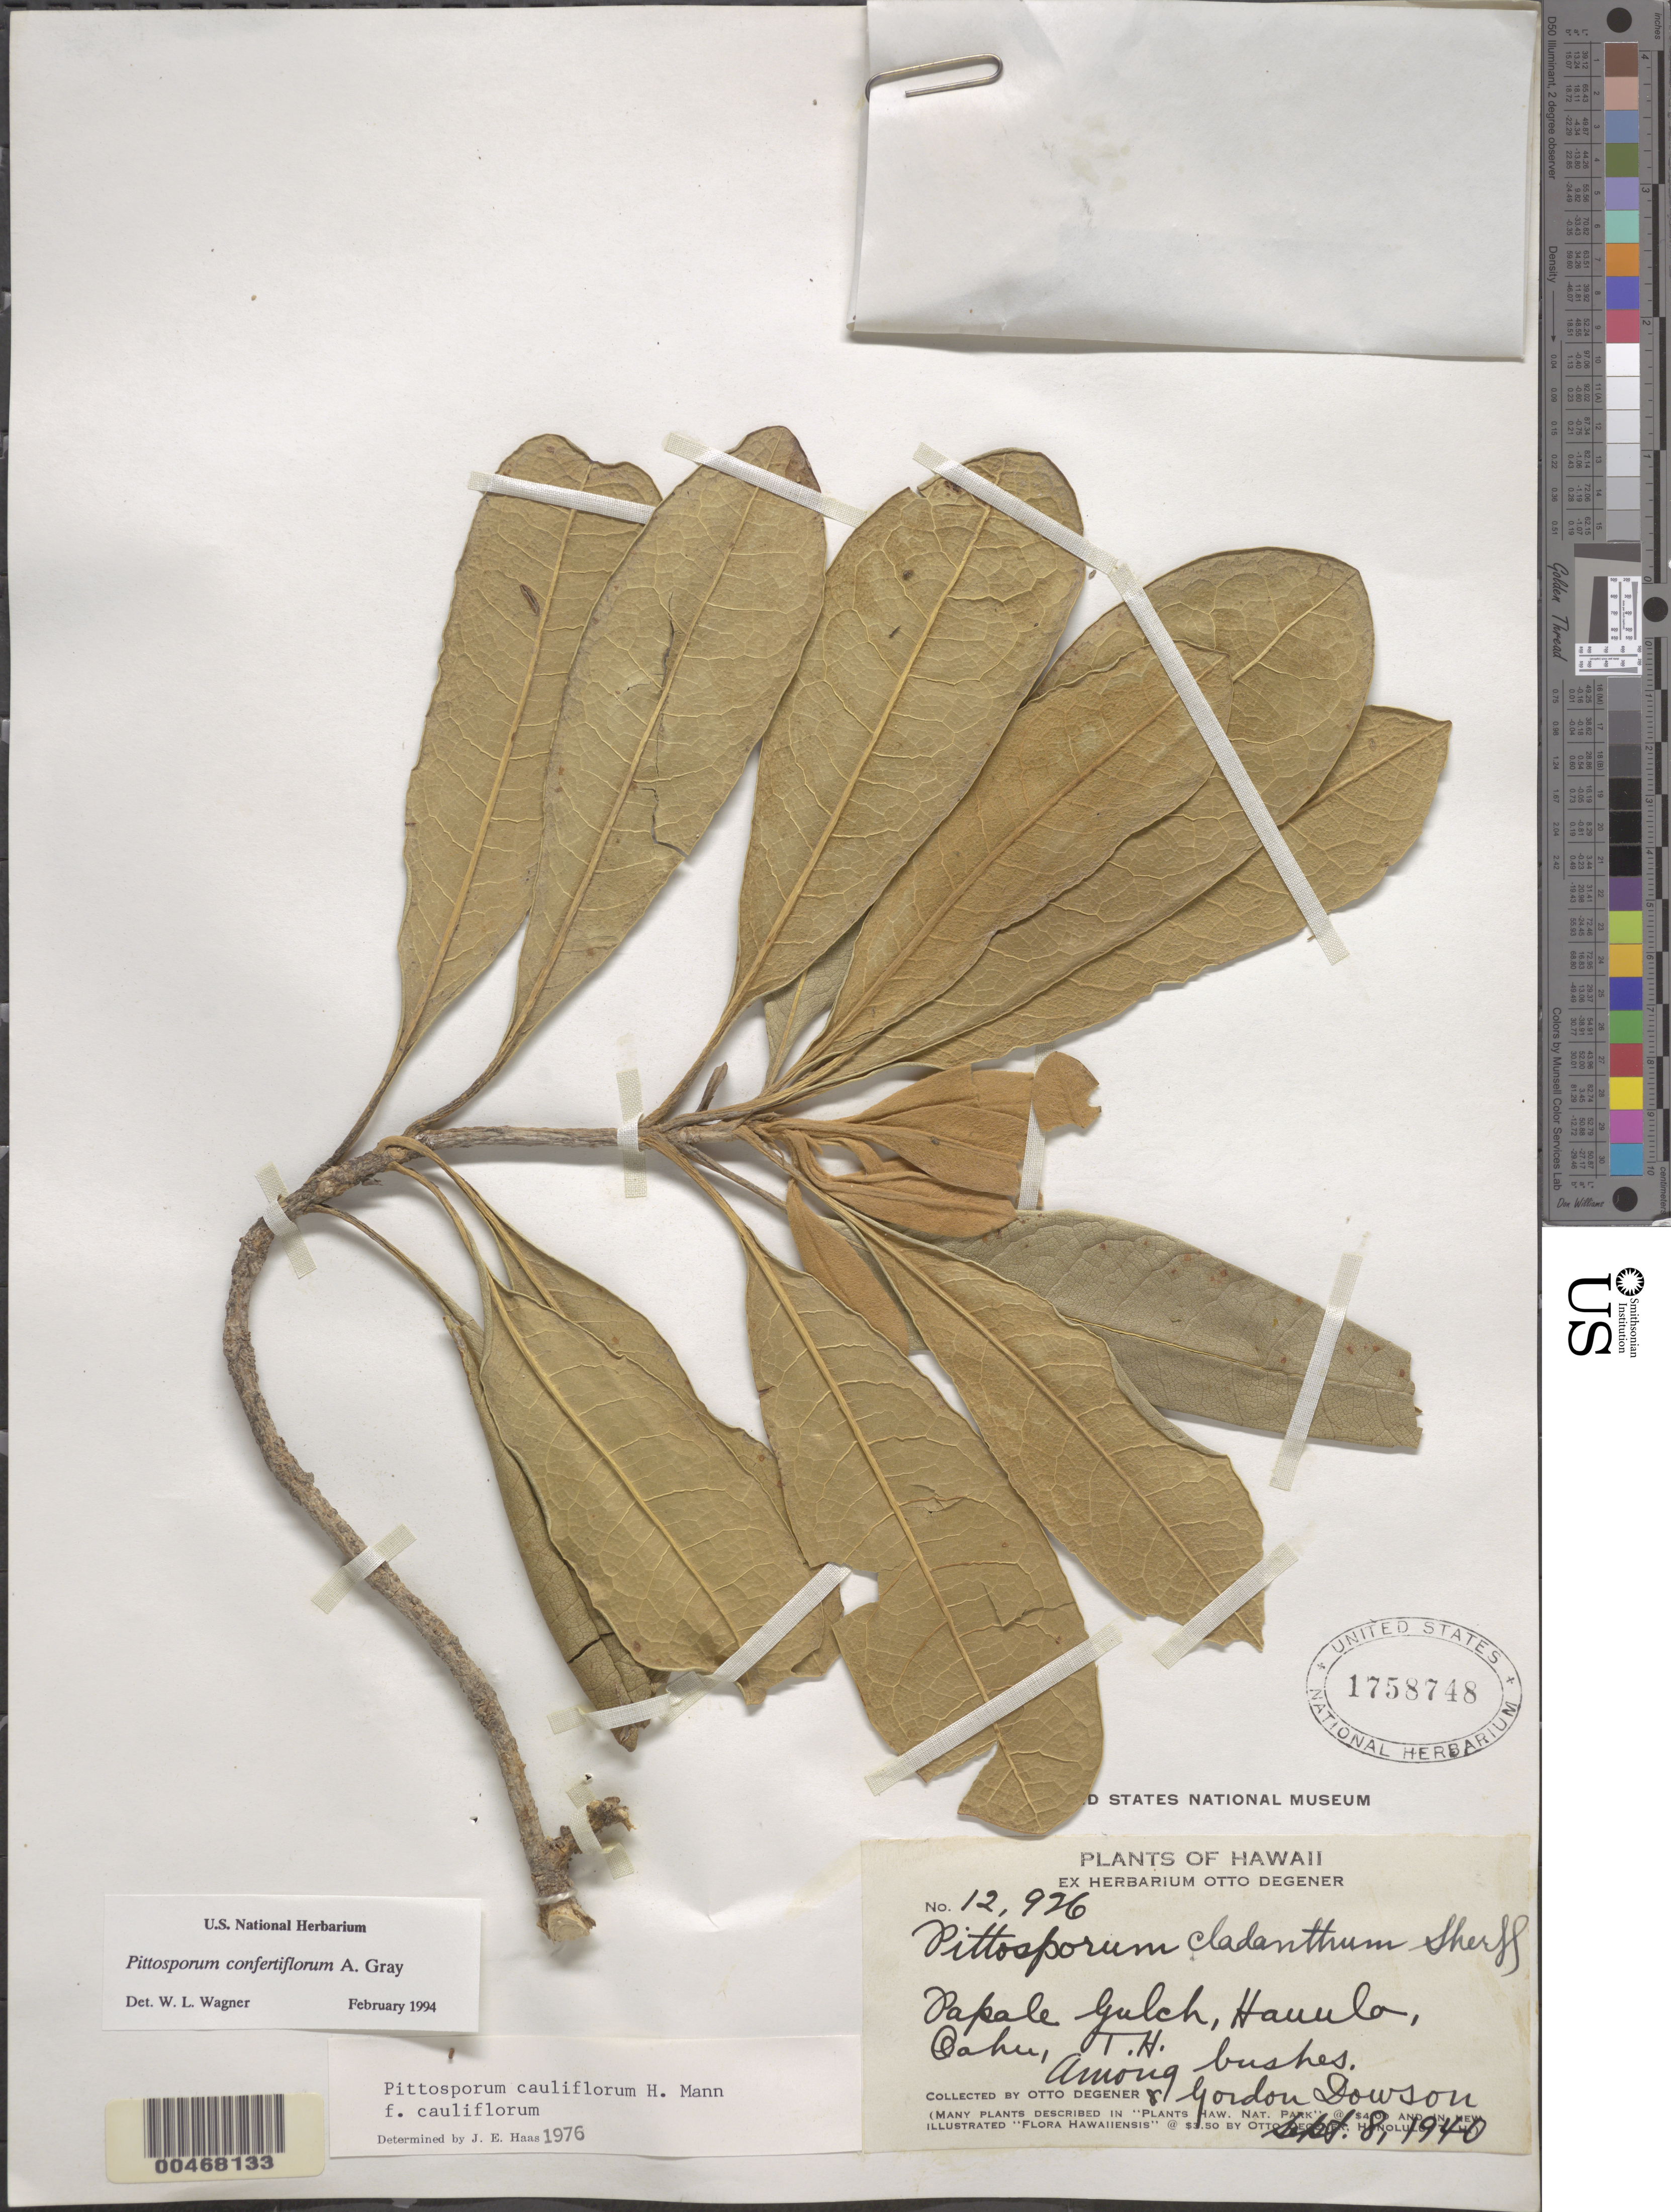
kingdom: Plantae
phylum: Tracheophyta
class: Magnoliopsida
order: Apiales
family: Pittosporaceae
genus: Pittosporum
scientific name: Pittosporum confertiflorum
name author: A. Gray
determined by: Wagner, W. L., (BOT), Smithsonian Institution - National Museum of Natural History (UNITED STATES)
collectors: O. Degener & G. Dowson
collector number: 12926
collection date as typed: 8 Sep 1940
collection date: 1940-09-08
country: United States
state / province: Hawaii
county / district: Honolulu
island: Oahu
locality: Papale Gulch, Hauula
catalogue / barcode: US 1758748